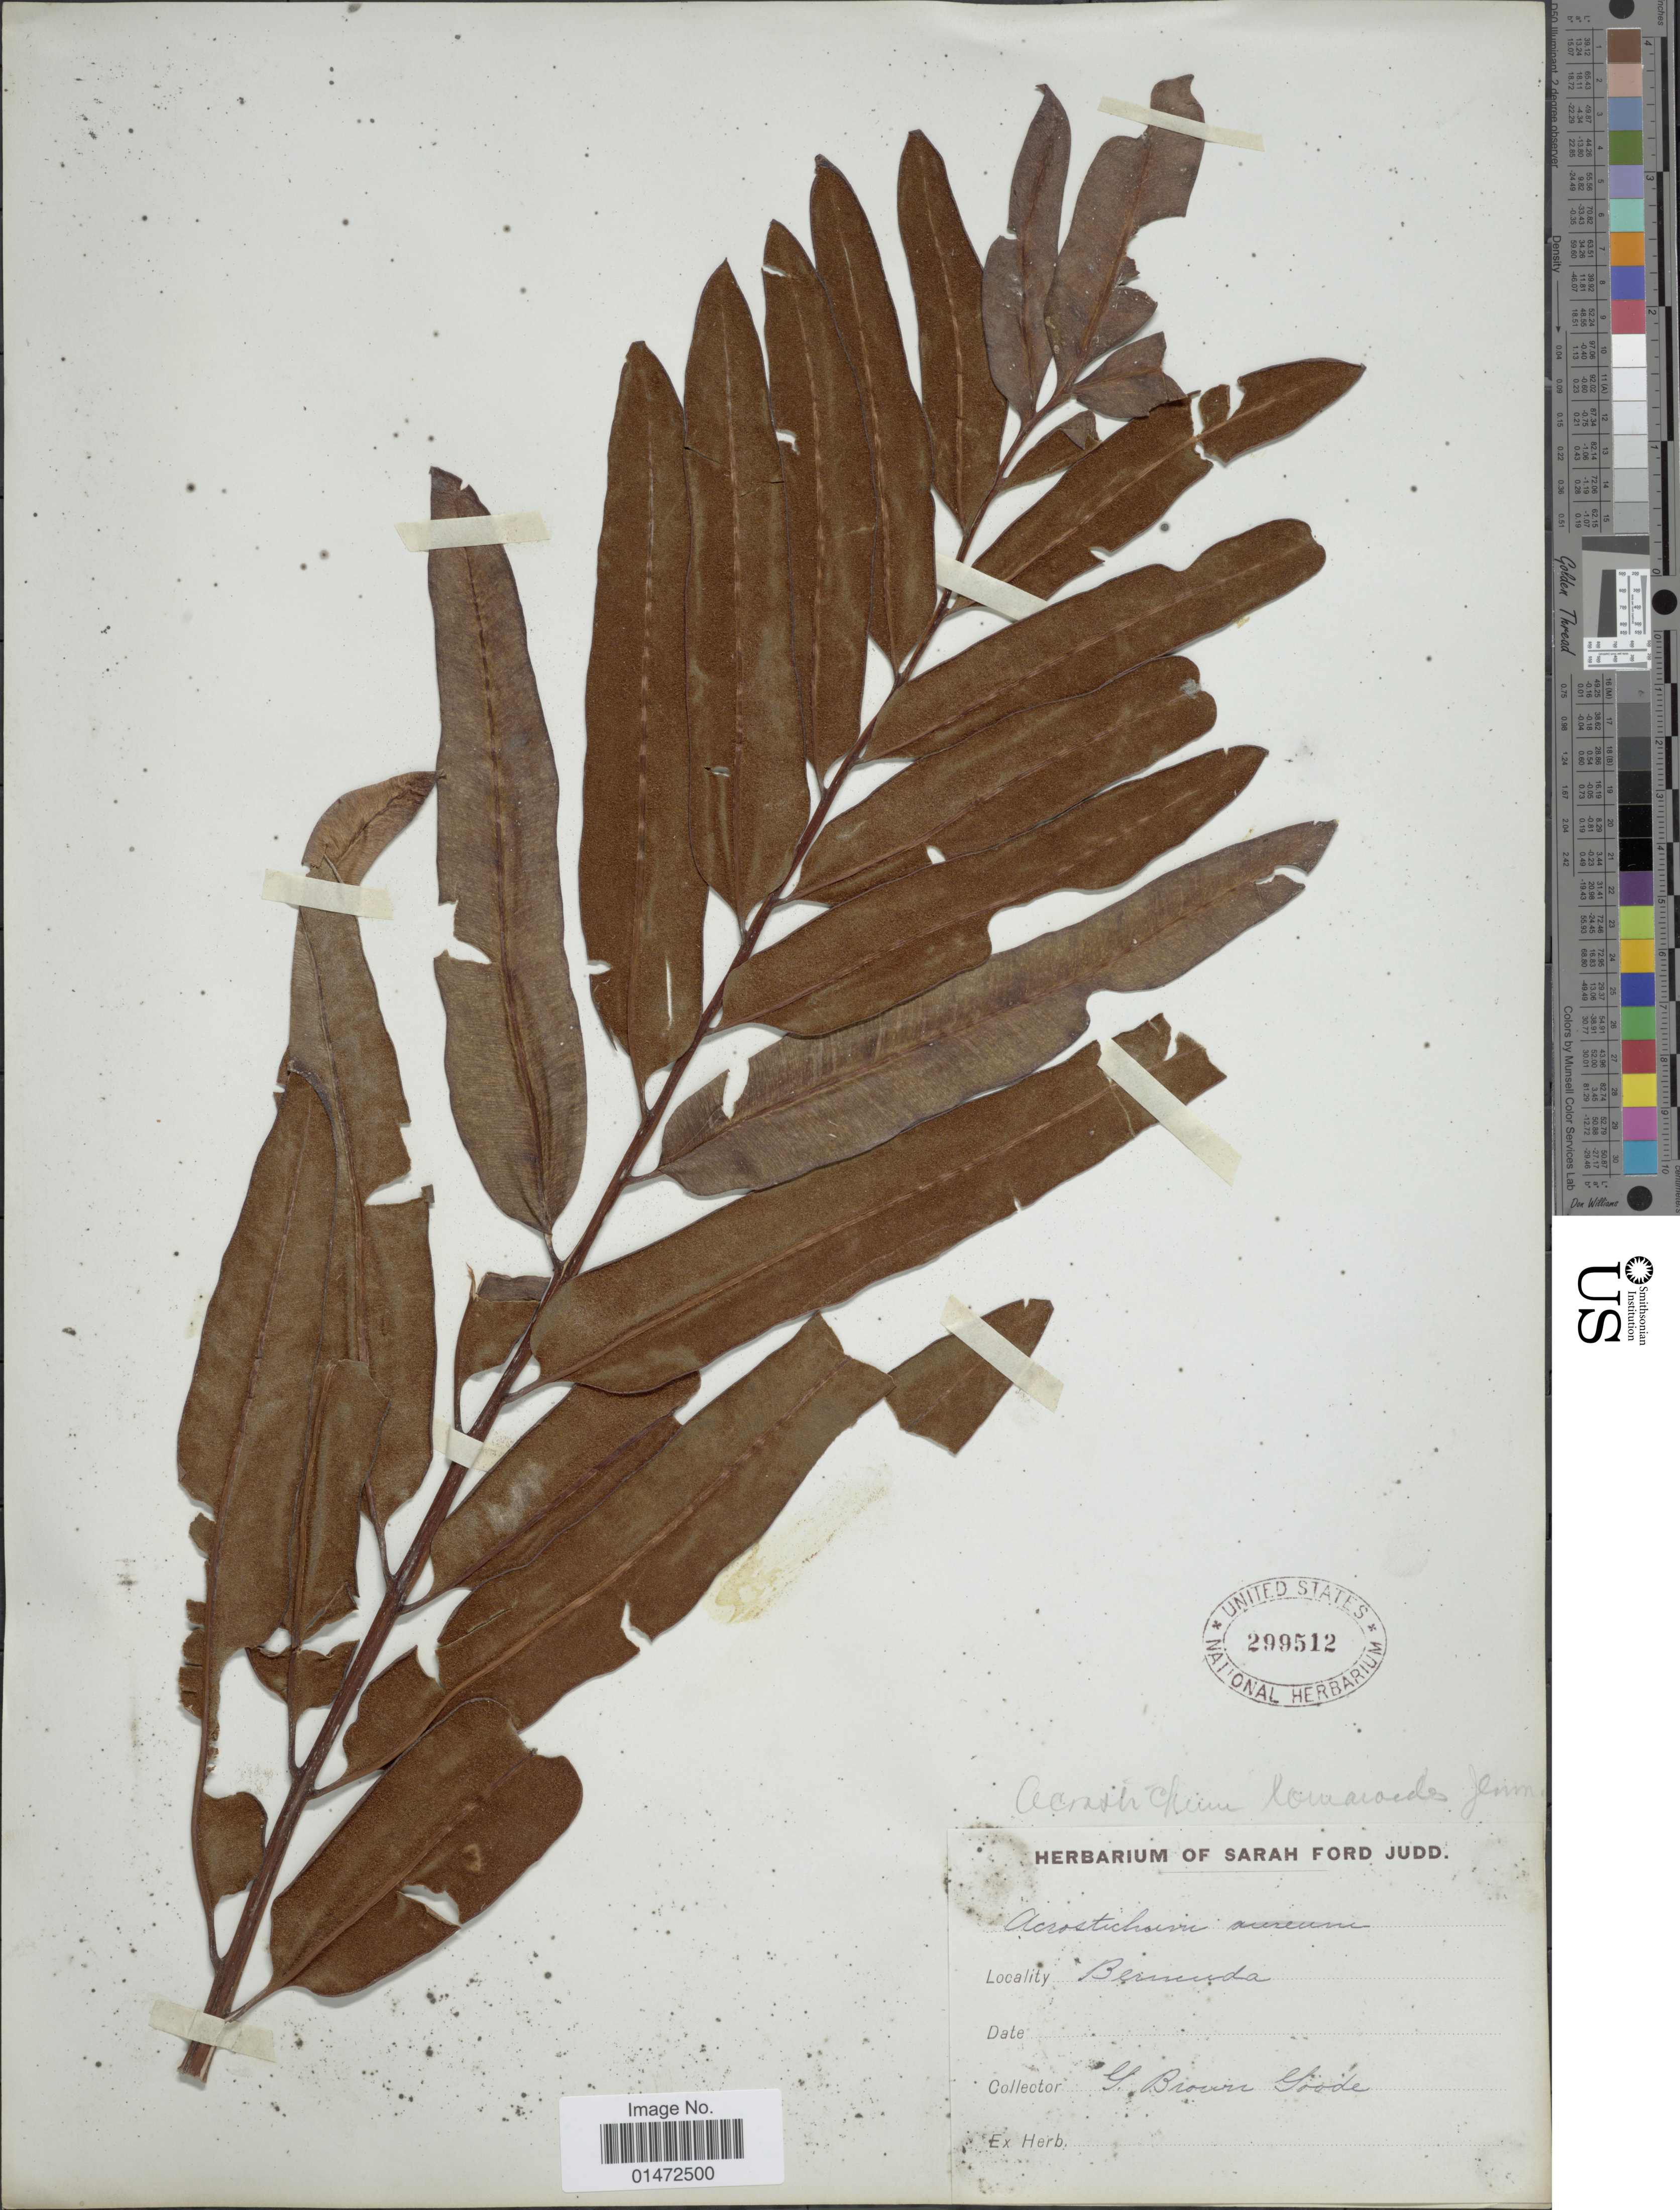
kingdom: Plantae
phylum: Tracheophyta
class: Polypodiopsida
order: Polypodiales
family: Pteridaceae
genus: Acrostichum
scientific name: Acrostichum danaeifolium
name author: Langsd. & Fisch.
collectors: G. Brown & Goode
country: Bermuda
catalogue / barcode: US 299512